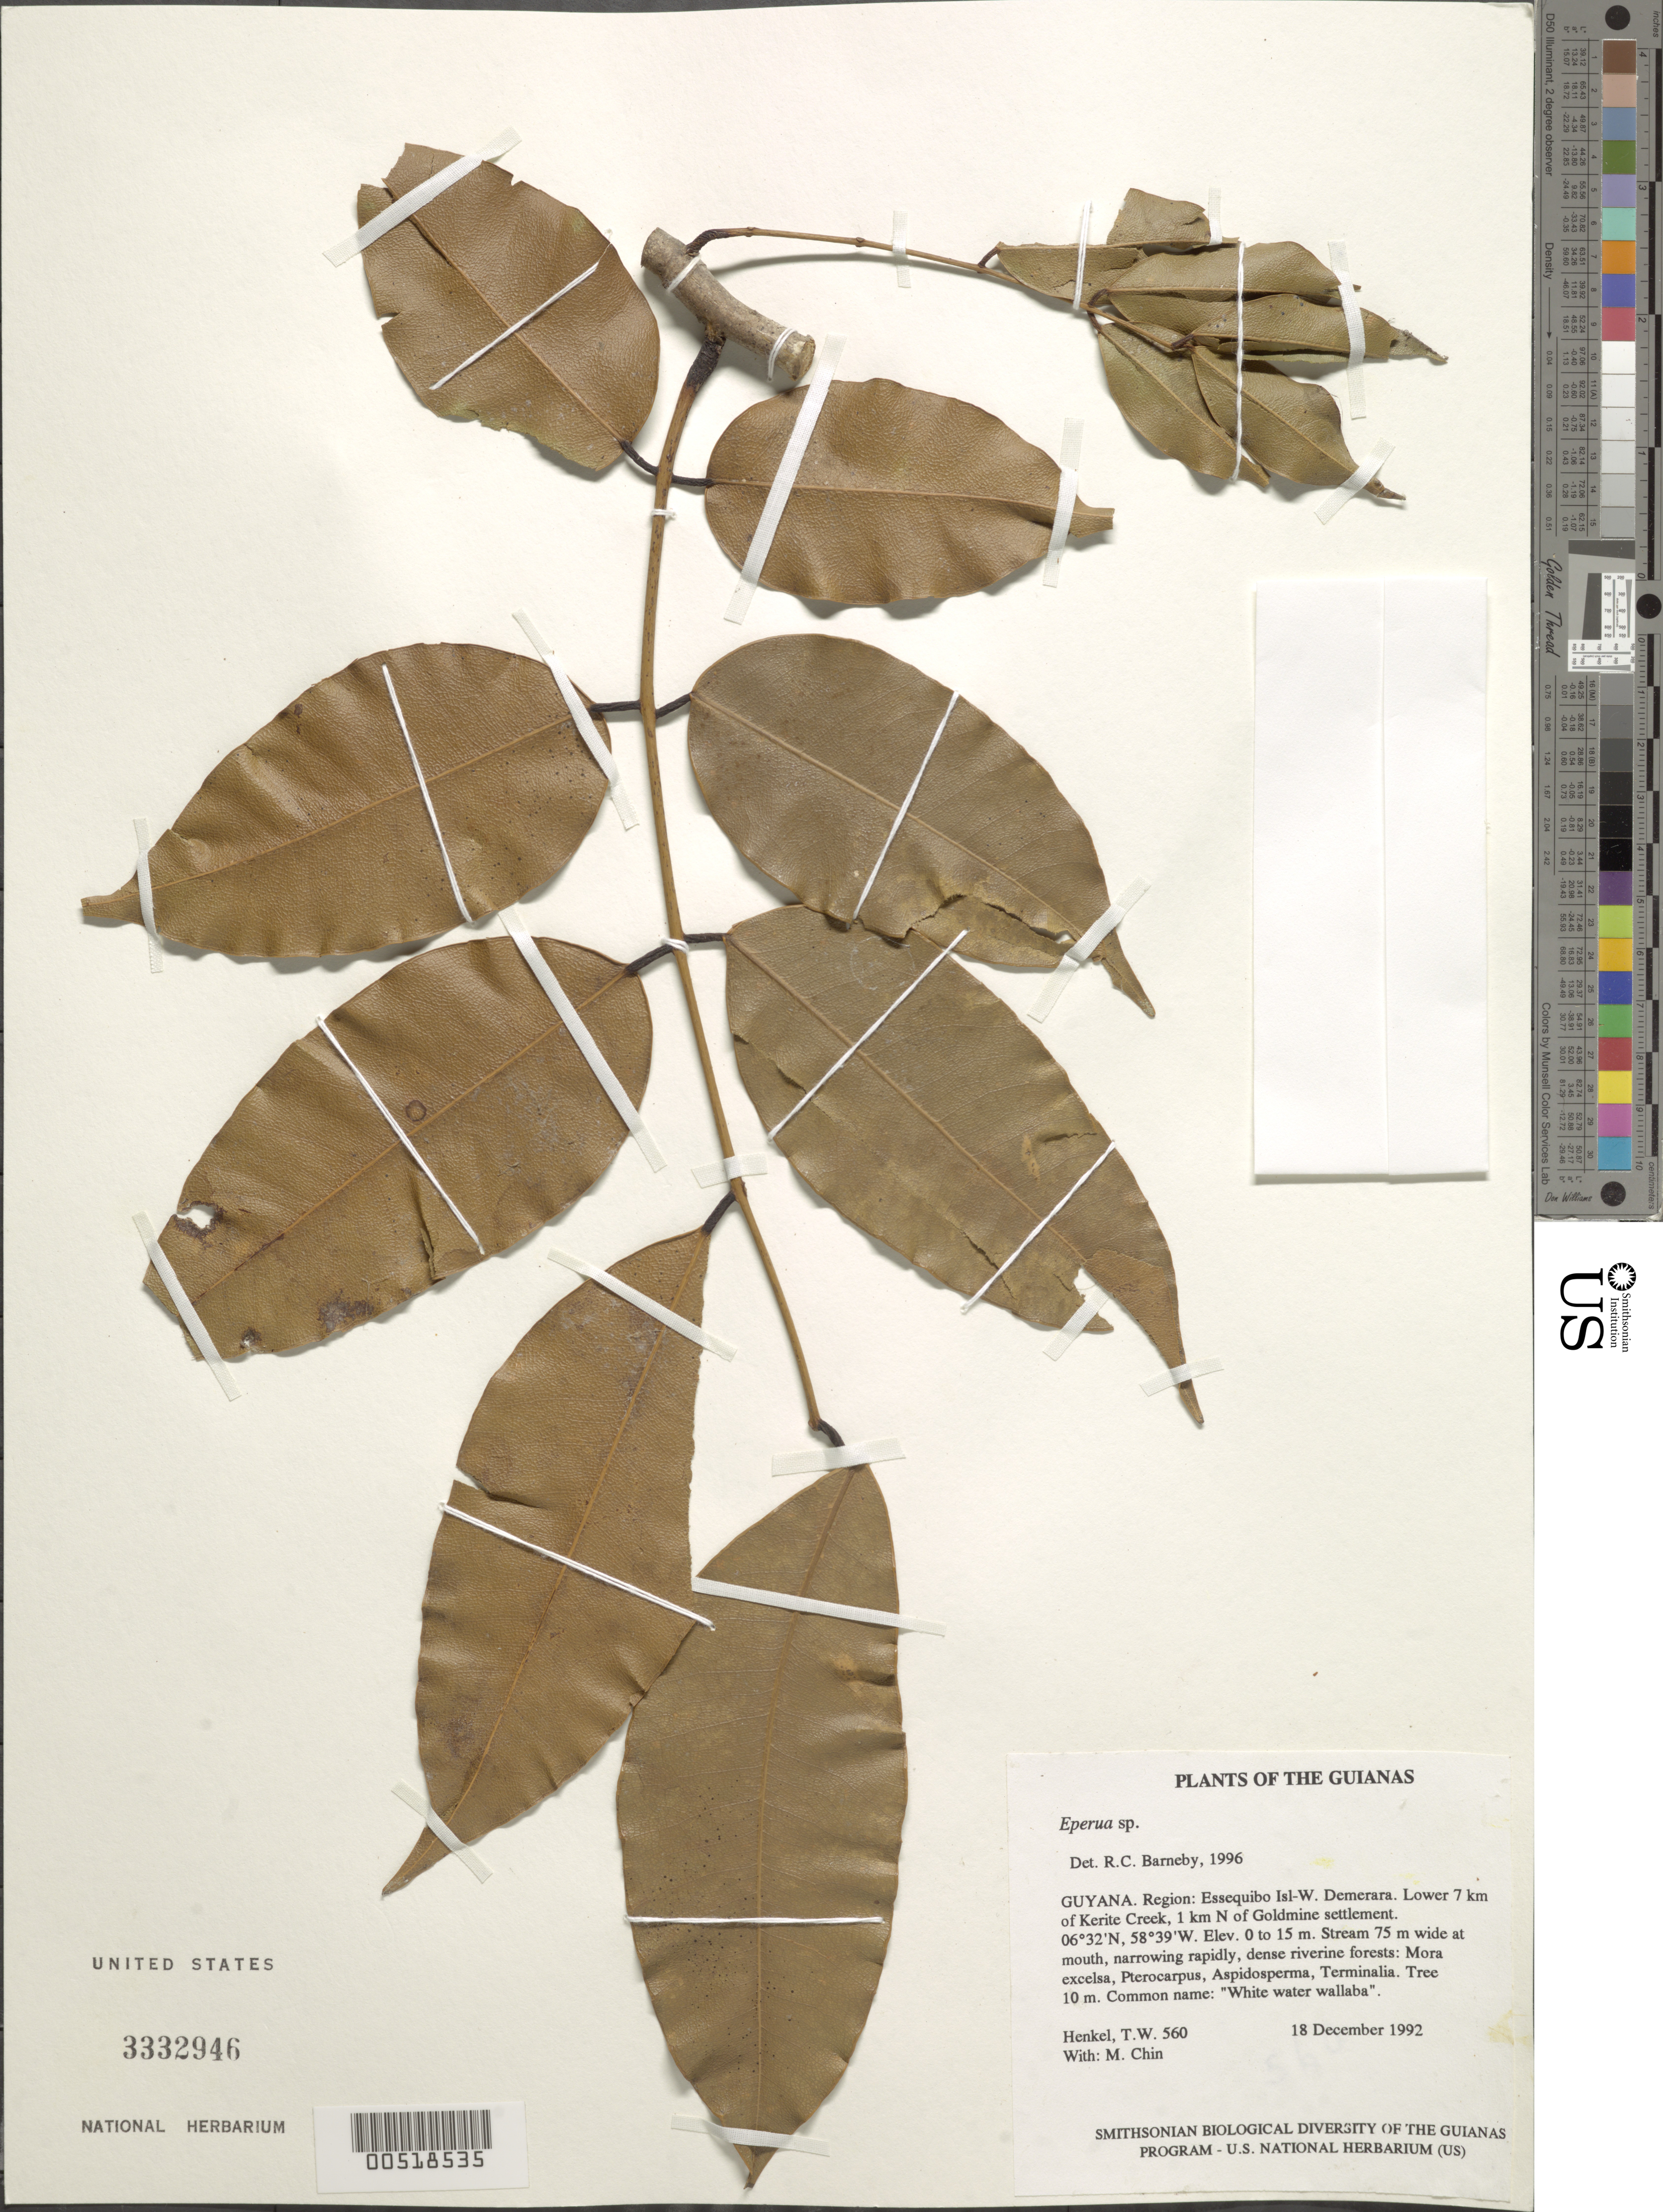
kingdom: Plantae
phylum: Tracheophyta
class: Magnoliopsida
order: Fabales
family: Fabaceae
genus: Eperua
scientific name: Eperua schomburgkiana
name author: Benth.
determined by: Fortes, E. A.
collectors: T. Henkel & M. Chin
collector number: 560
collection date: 1992-12-18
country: Guyana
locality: Region: Essequibo Osl- W. Demerara. Lower 7 l, of Kerite Creek, 1 km North of Goldmine settlement.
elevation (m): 15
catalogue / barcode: US 3332946